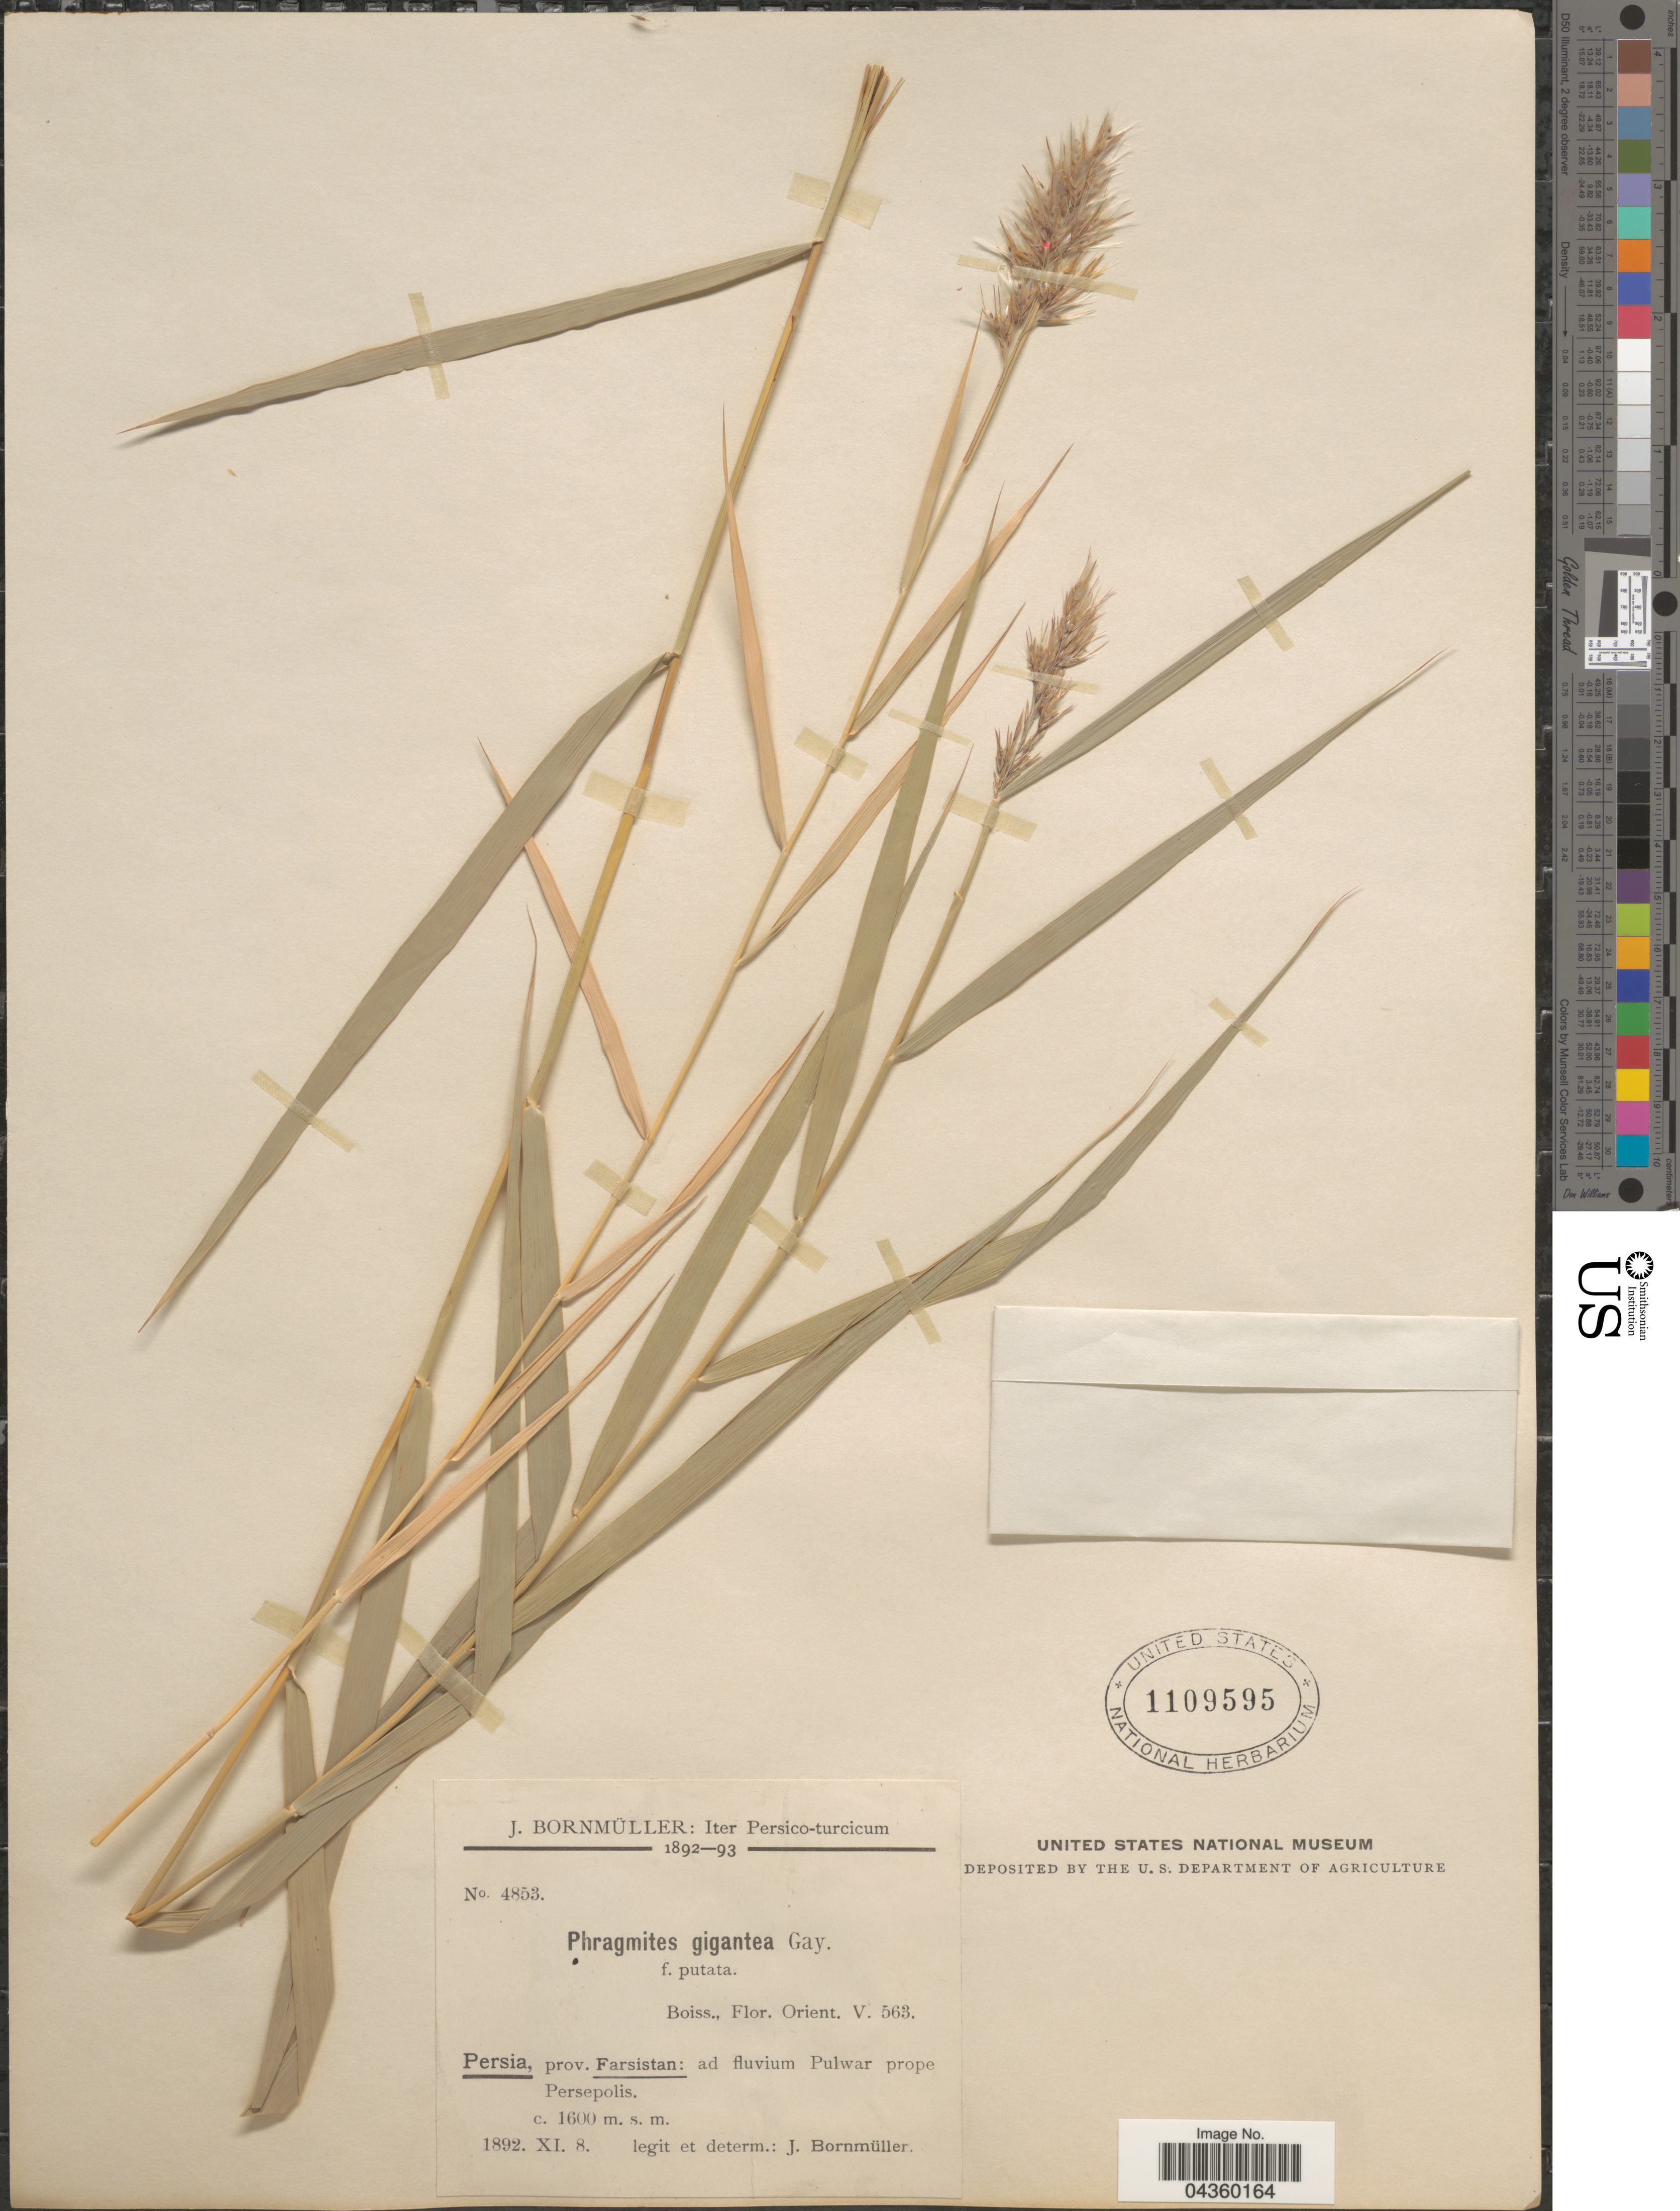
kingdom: Plantae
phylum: Tracheophyta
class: Liliopsida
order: Poales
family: Poaceae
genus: Phragmites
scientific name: Phragmites australis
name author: (Cav.) Trin. ex Steud.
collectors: J. Bornmüller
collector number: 4853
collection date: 1892-11-08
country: Iran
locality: Iter Persico-turcicum. Persia, prov. Farsistan: ad fluvium Pulwar prope Persepolis.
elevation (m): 1600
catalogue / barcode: US 1109595